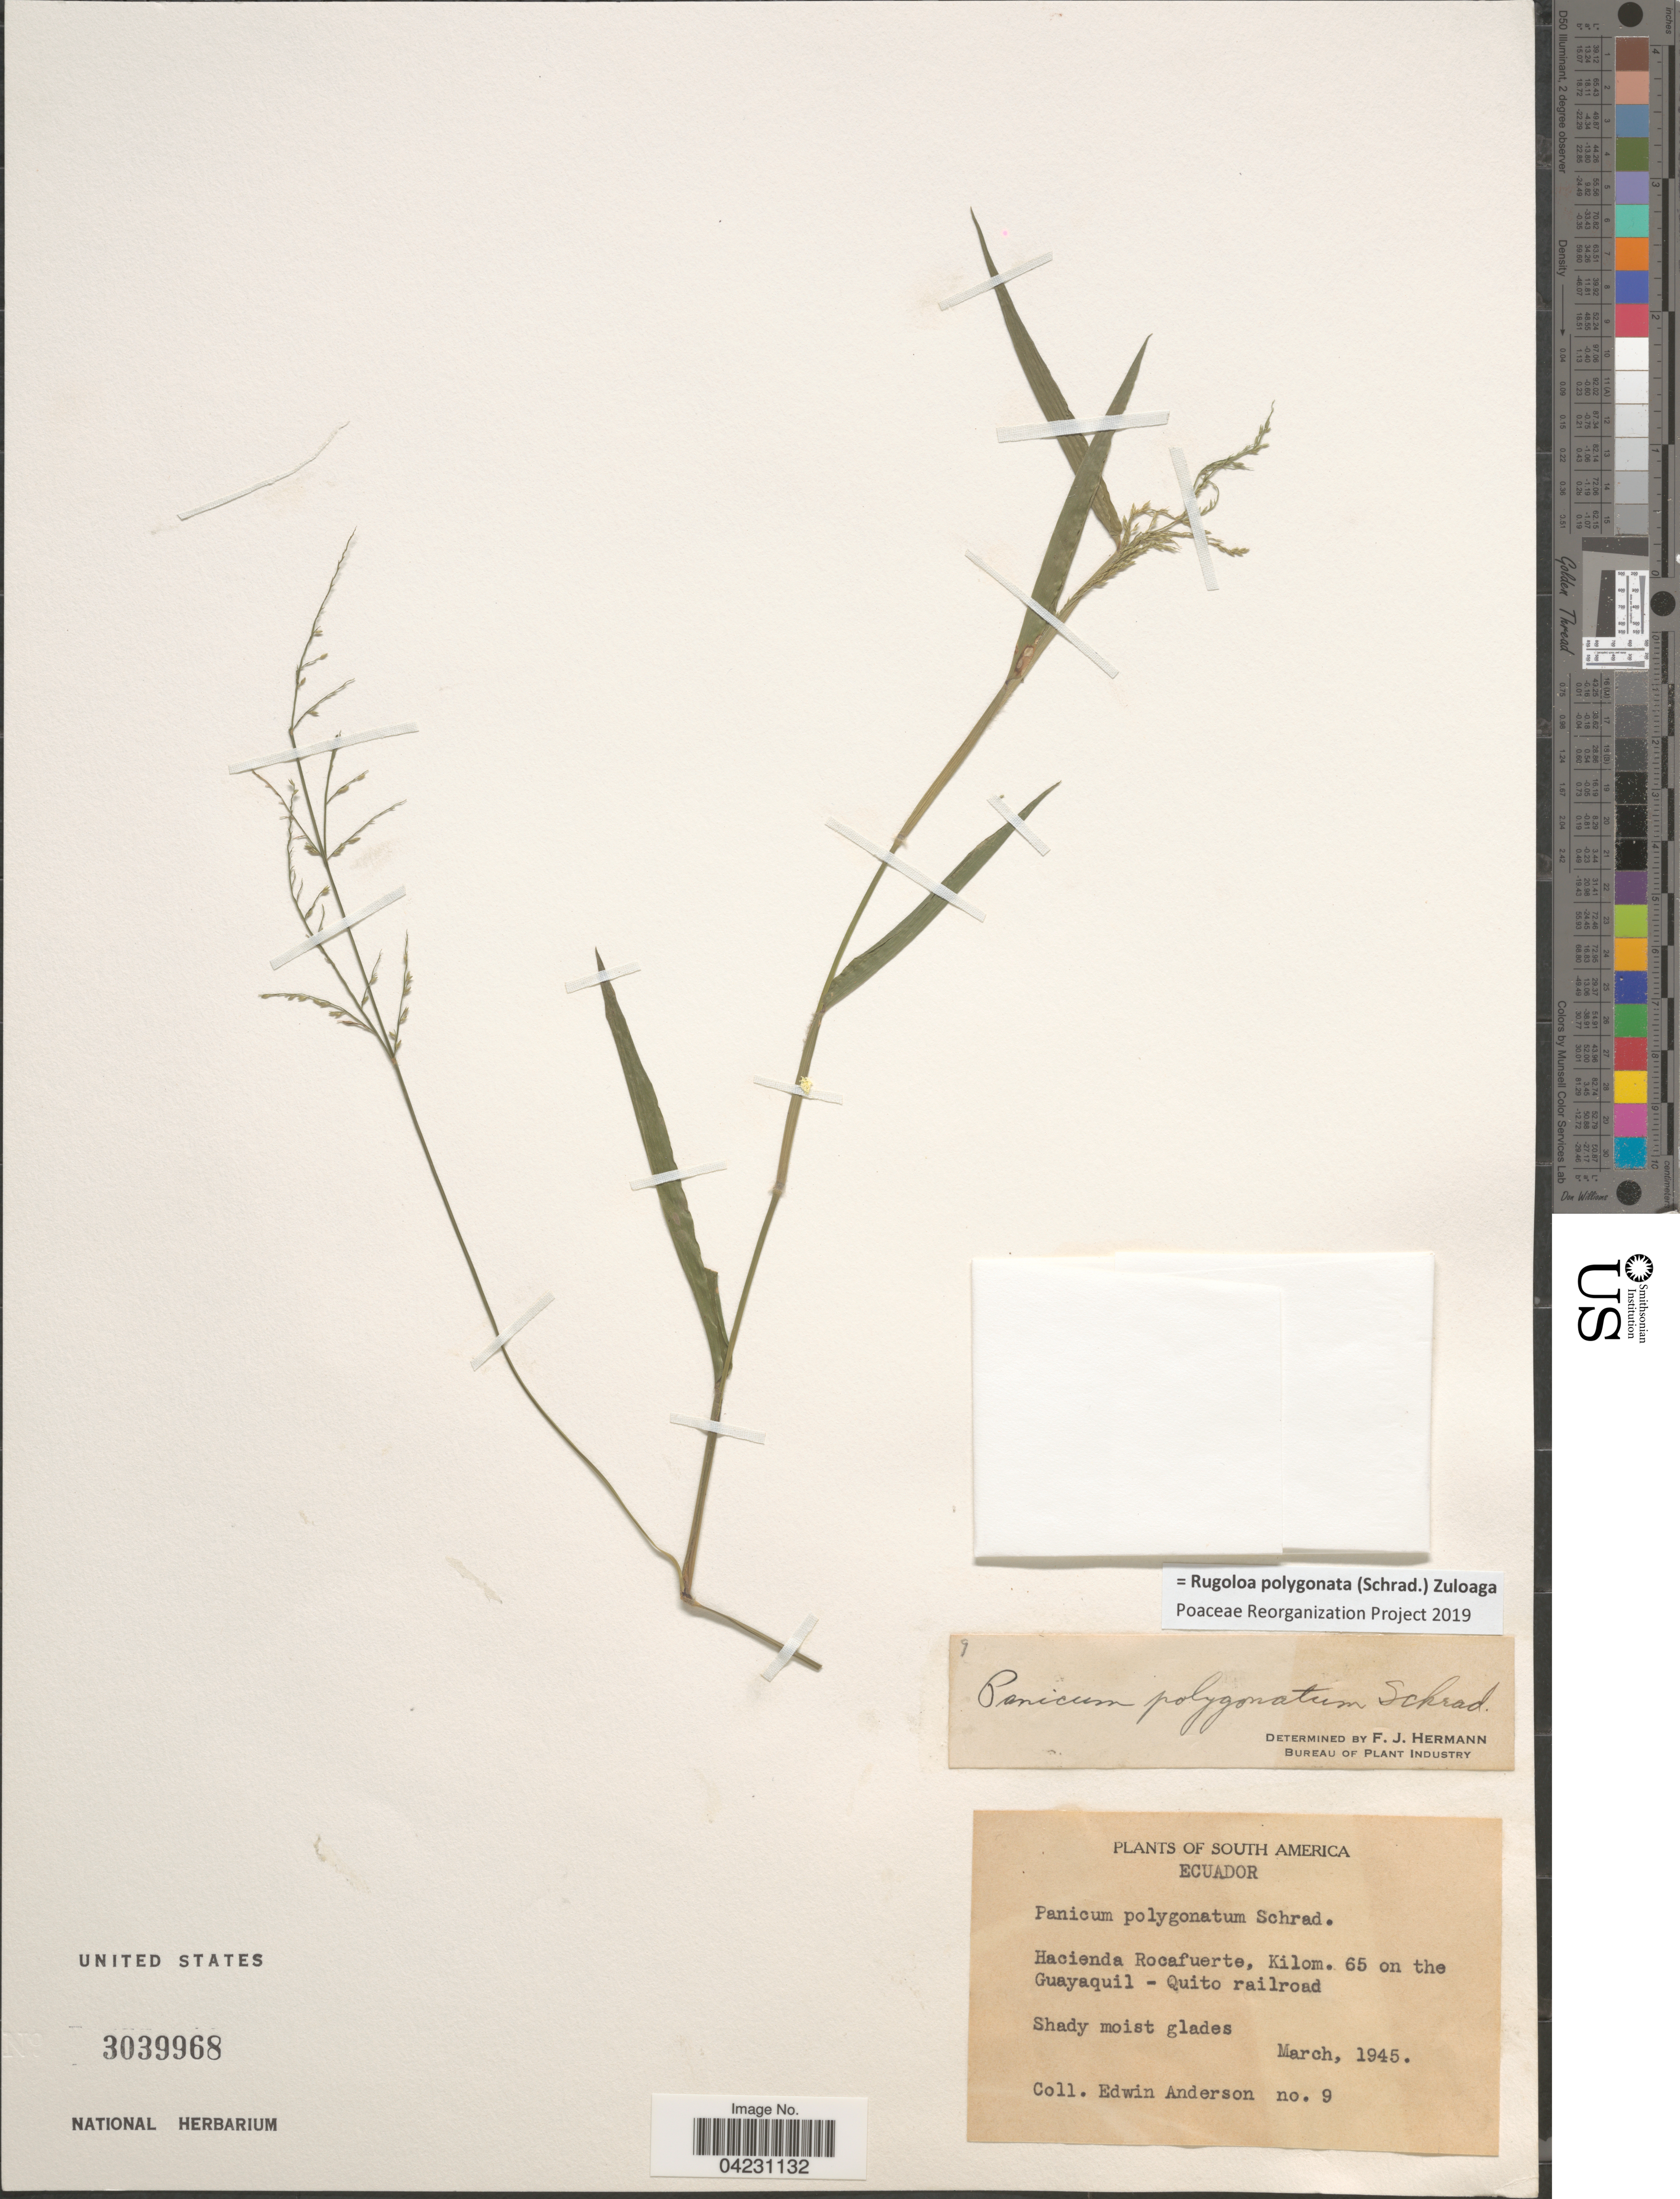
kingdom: Plantae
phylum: Tracheophyta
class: Liliopsida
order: Poales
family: Poaceae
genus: Rugoloa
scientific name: Rugoloa polygonata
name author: (Schrad.) Zuloaga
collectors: E. Anderson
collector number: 9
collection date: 1945-03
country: Ecuador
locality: Hacienda Rocafuerte, Kilom. 65 on the Guayaquil - Quito railroad.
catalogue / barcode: US 3039968